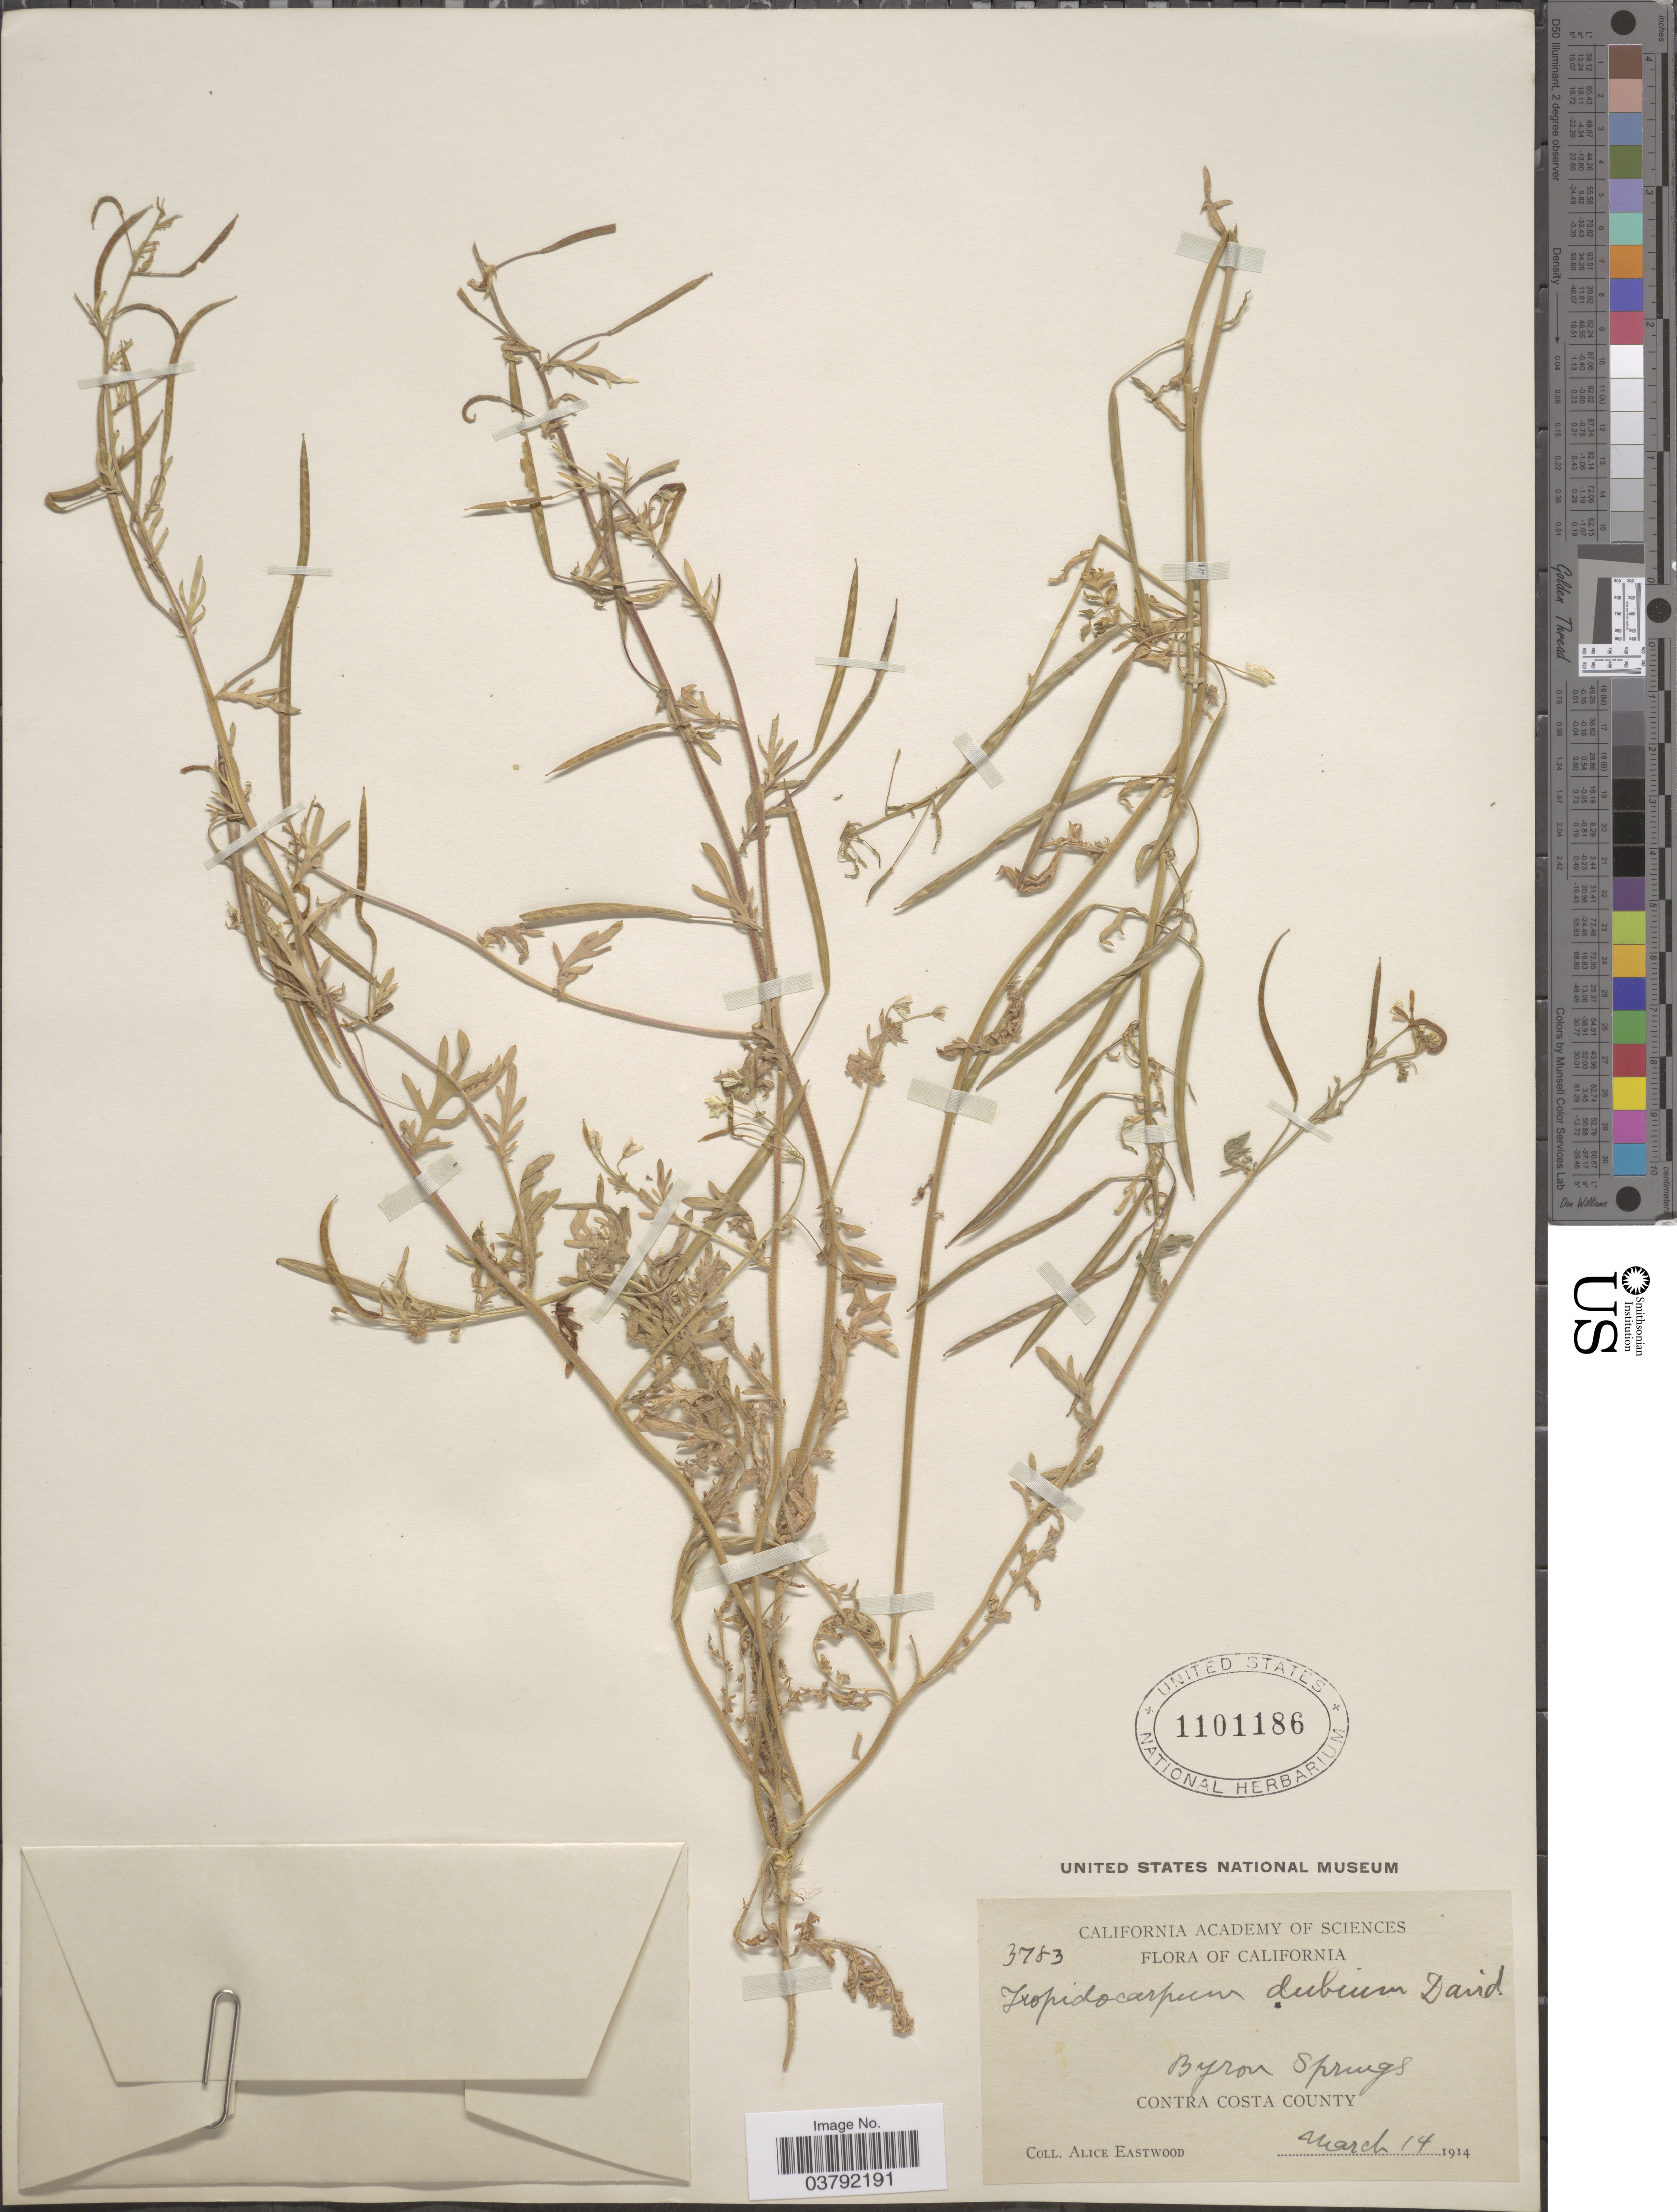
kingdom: Plantae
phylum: Tracheophyta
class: Magnoliopsida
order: Brassicales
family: Brassicaceae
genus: Tropidocarpum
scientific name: Tropidocarpum gracile var. dubium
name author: (Davidson) Jeps.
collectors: A. Eastwood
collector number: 3783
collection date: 1914-03-14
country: United States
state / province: California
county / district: Contra Costa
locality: Byron Springs. Contra Costa County.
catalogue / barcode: US 1101186